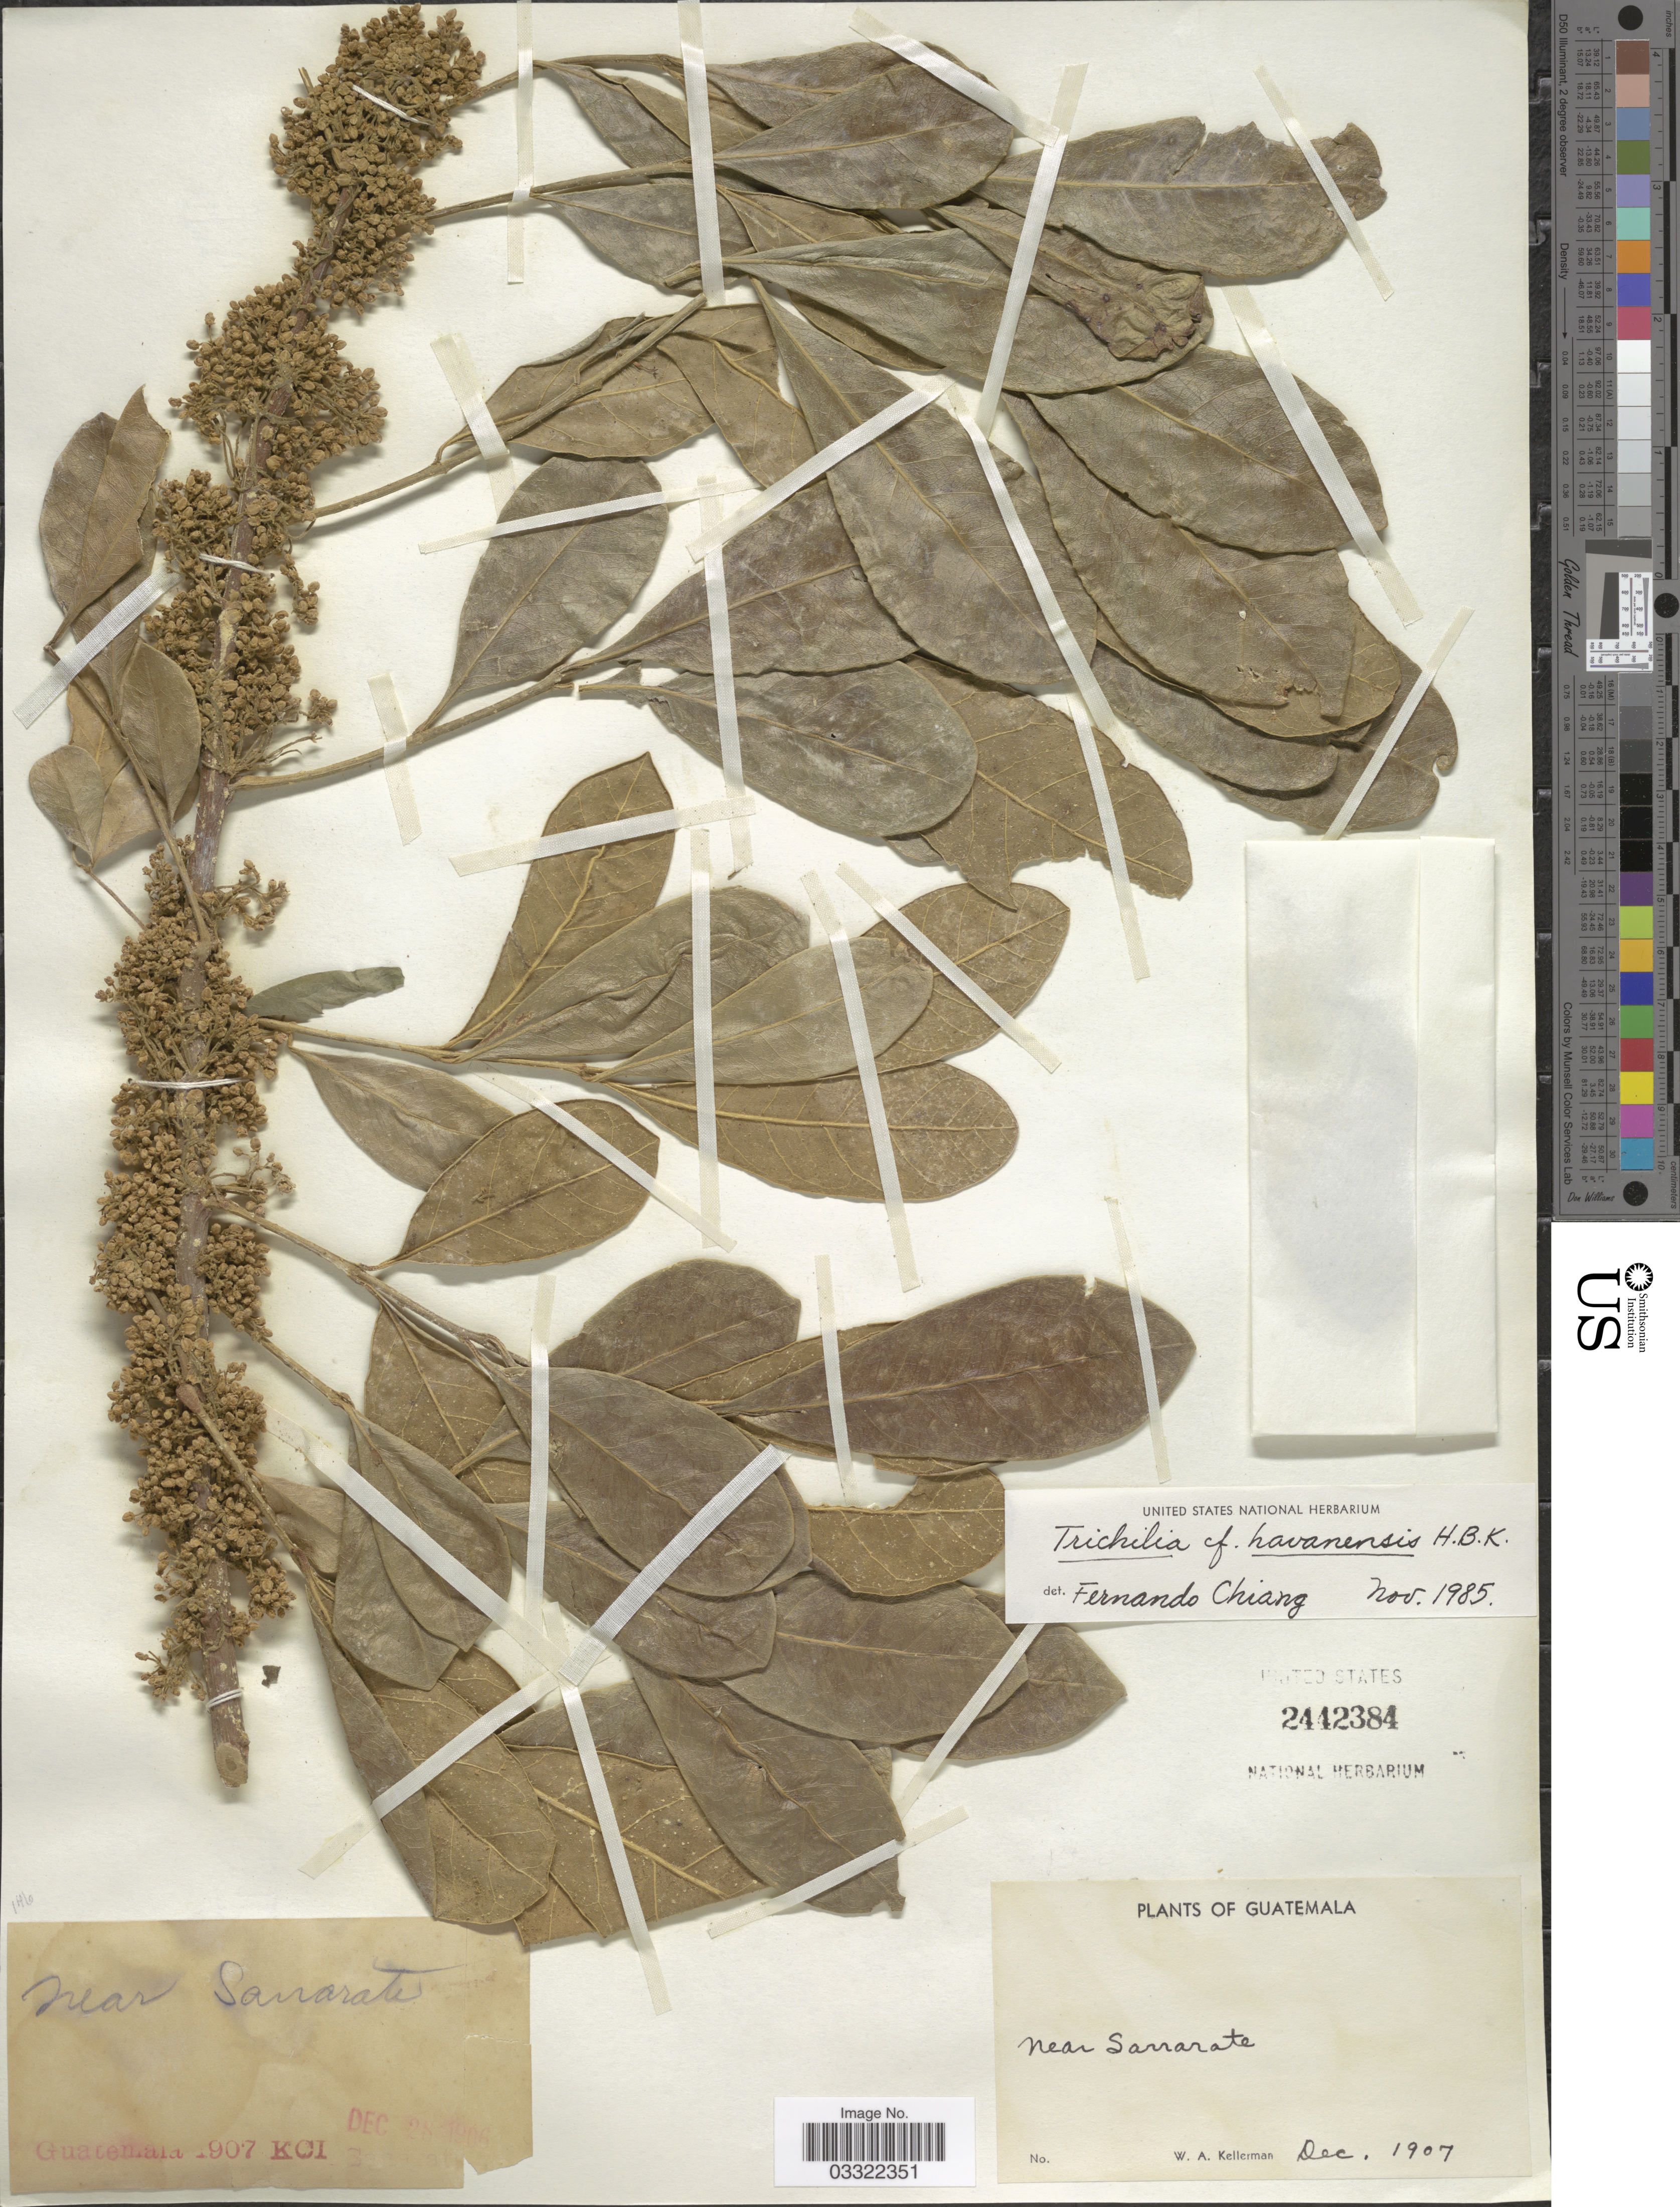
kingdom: Plantae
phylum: Tracheophyta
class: Magnoliopsida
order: Sapindales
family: Meliaceae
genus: Trichilia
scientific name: Trichilia havanensis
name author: Jacq.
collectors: W. Kellerman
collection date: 1907-12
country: Guatemala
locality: Near Sarrarate.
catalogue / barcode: US 2442384